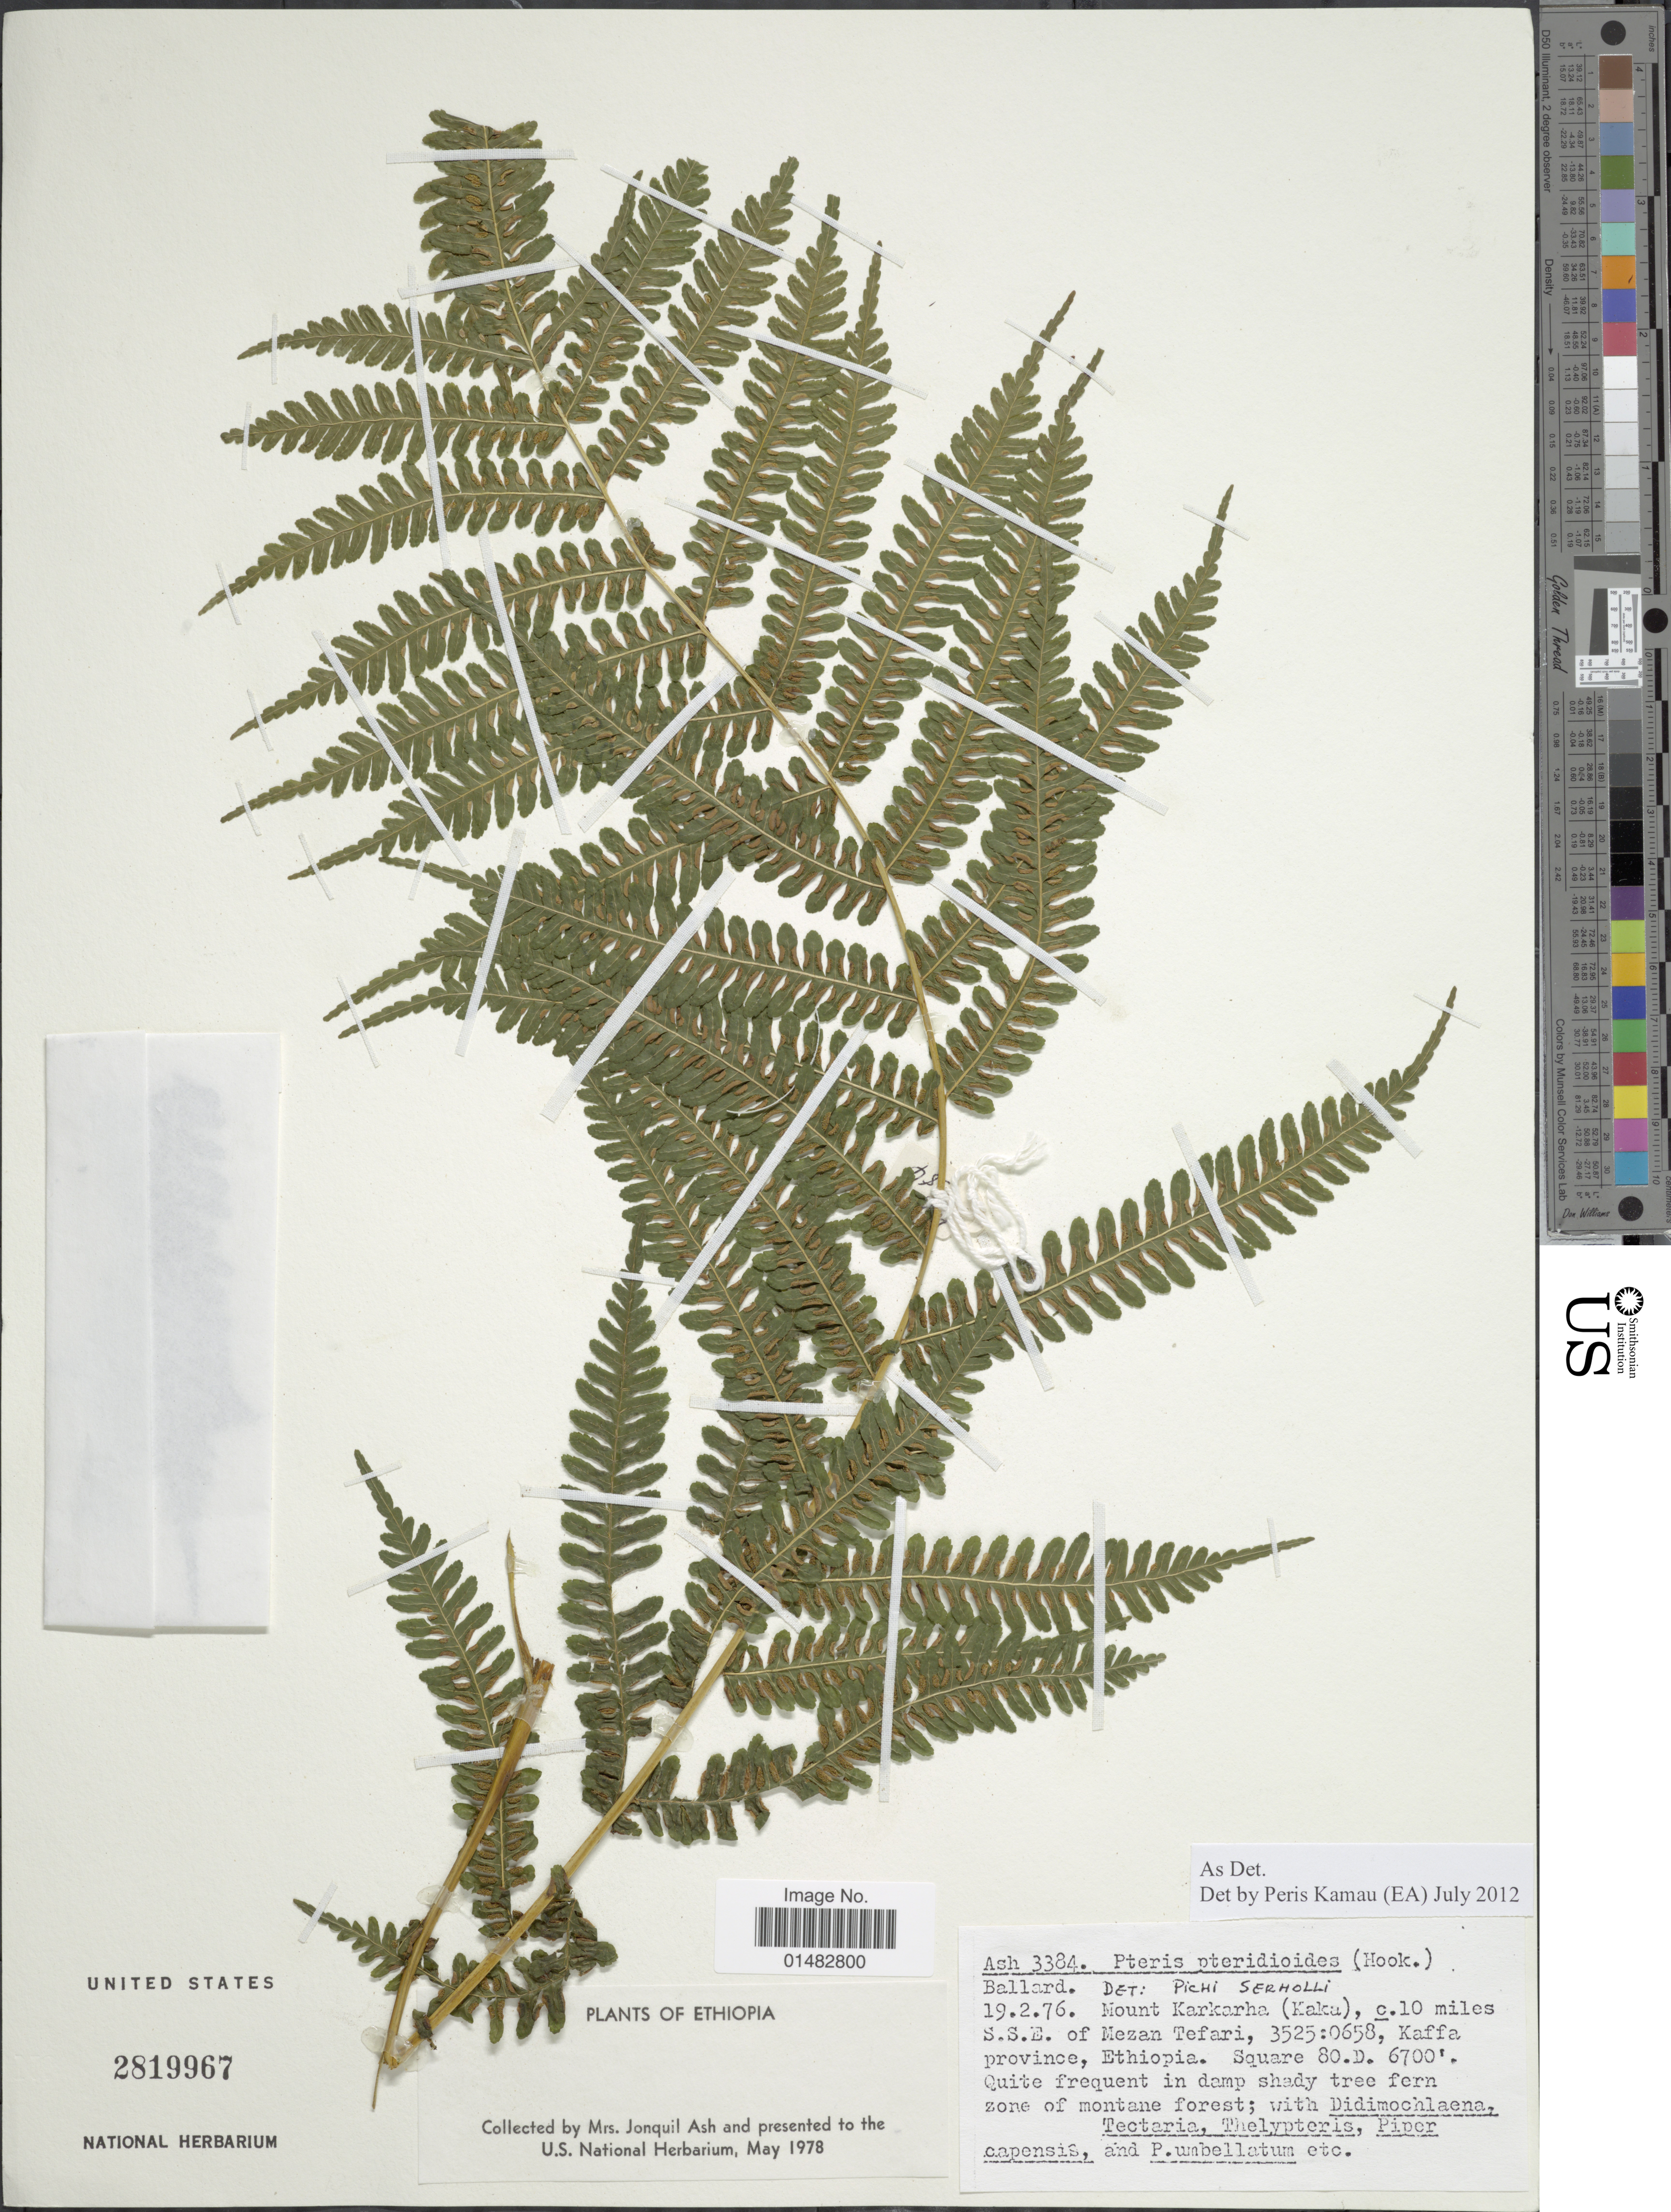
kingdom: Plantae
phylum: Tracheophyta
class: Polypodiopsida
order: Polypodiales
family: Pteridaceae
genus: Pteris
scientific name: Pteris pteridioides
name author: (Hook.) Ballard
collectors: J. Ash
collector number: Ash 3384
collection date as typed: Transcribed d/m/y: 19/2/76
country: Ethiopia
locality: Mount Karkarha (Kaka), c. 10 miles S.S.E. of Mezan Tefari, Kaffa Province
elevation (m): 2042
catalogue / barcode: US 2819967